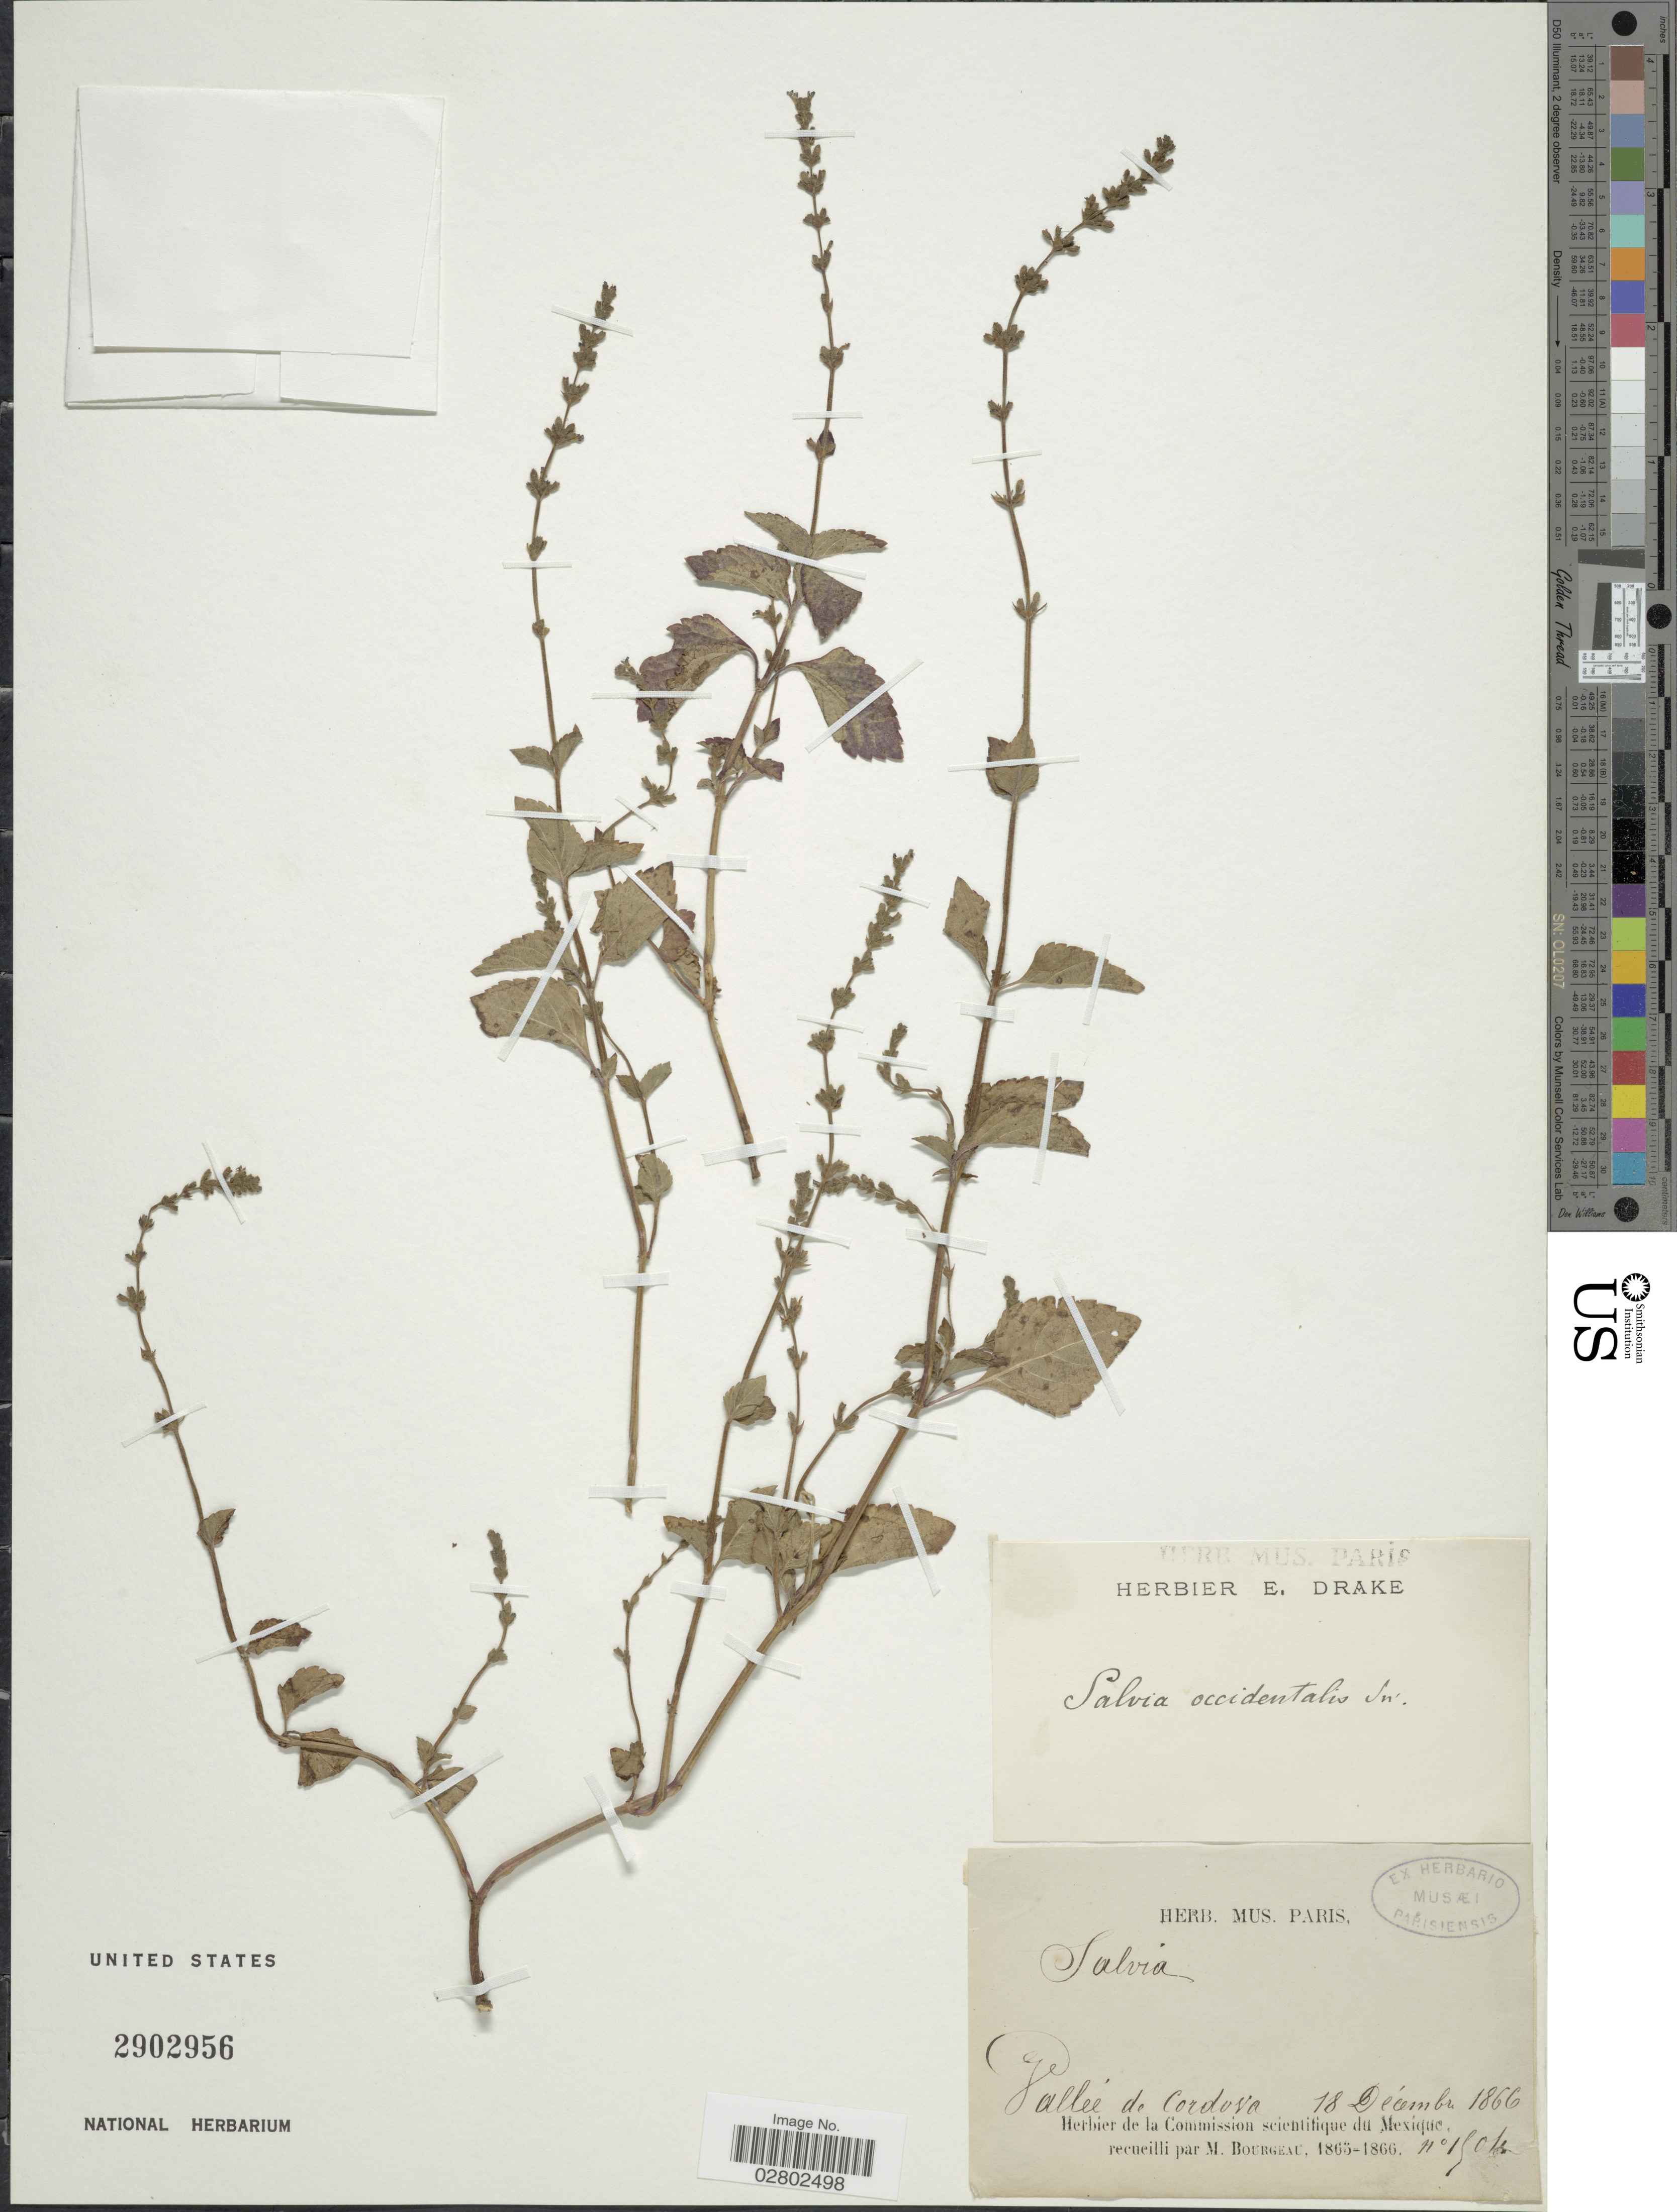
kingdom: Plantae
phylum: Tracheophyta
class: Magnoliopsida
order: Lamiales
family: Lamiaceae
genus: Salvia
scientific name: Salvia occidentalis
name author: Sw.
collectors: M. Bourgeau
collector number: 1501*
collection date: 1866-12-18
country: Mexico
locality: Vallée de Cordova.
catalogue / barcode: US 2902956